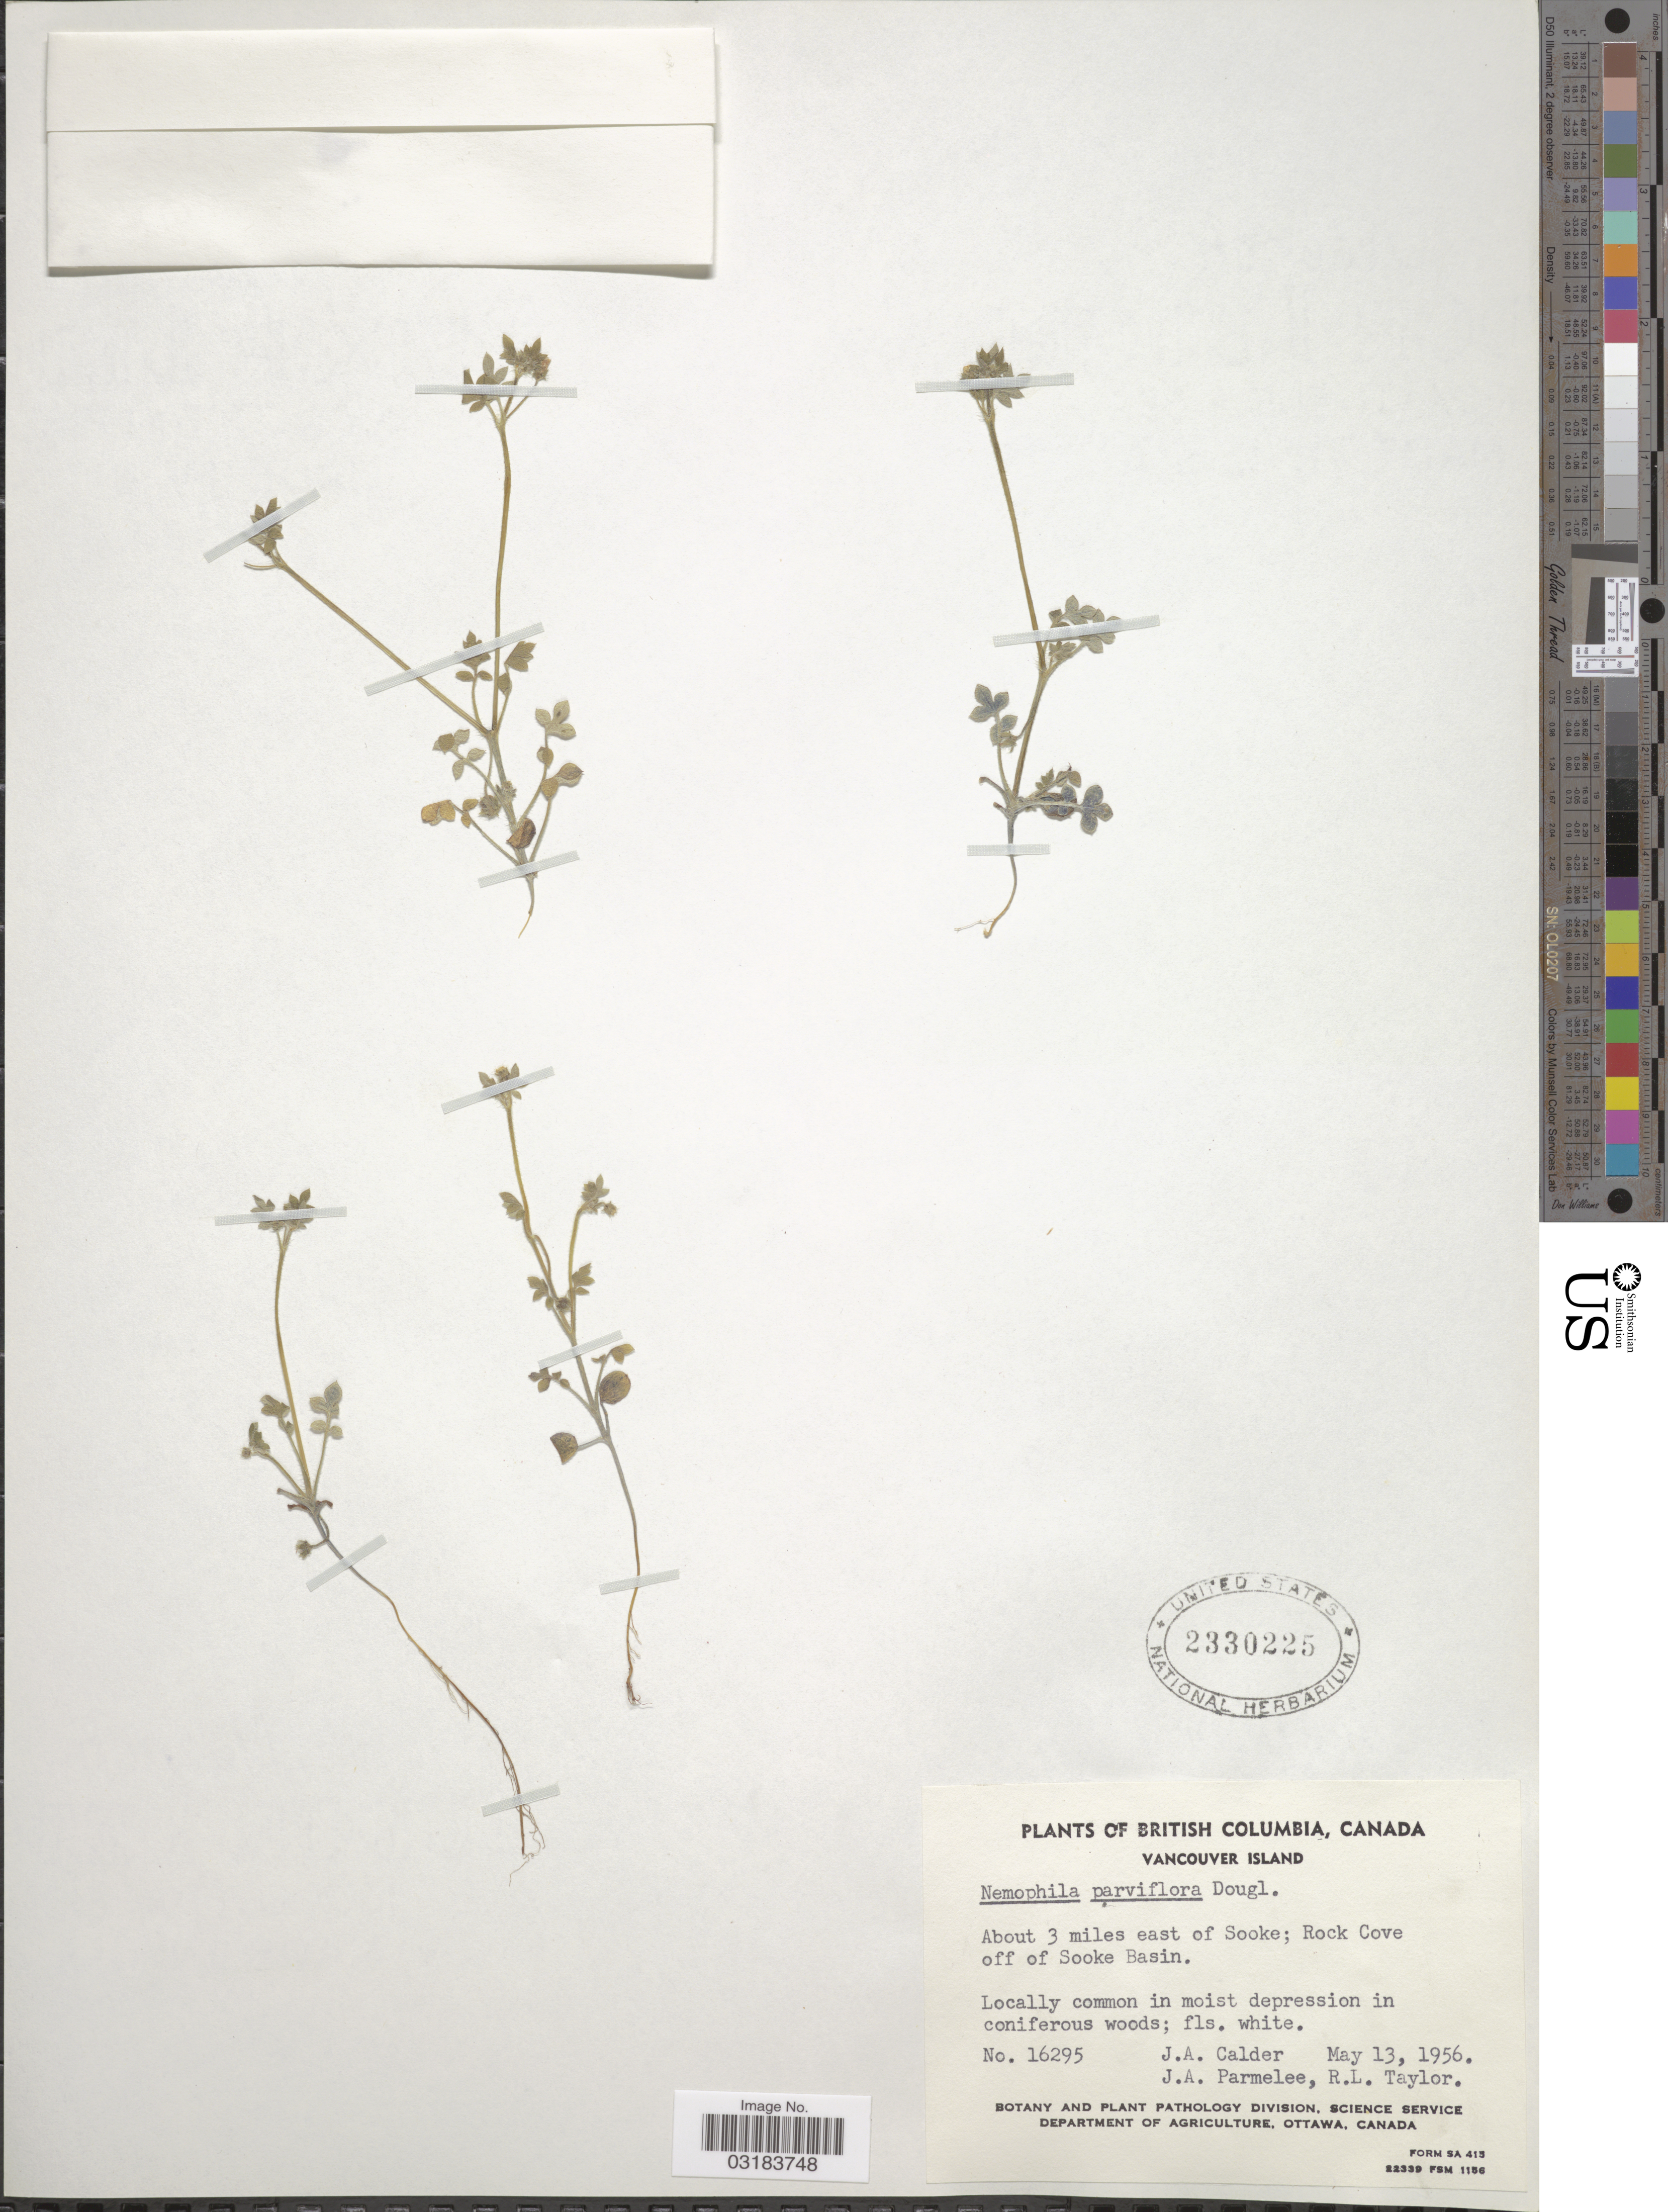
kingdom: Plantae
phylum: Tracheophyta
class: Magnoliopsida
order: Boraginales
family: Hydrophyllaceae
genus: Nemophila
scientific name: Nemophila parviflora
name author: Douglas ex Benth.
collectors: J. A. Calder, J. A. Parmelee & R. Taylor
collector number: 16295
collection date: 1956-05-13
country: Canada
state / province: British Columbia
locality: Vancouver Island. About 3 miles east of Sooke; Rock Cove off of Sooke Basin.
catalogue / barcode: US 2330225